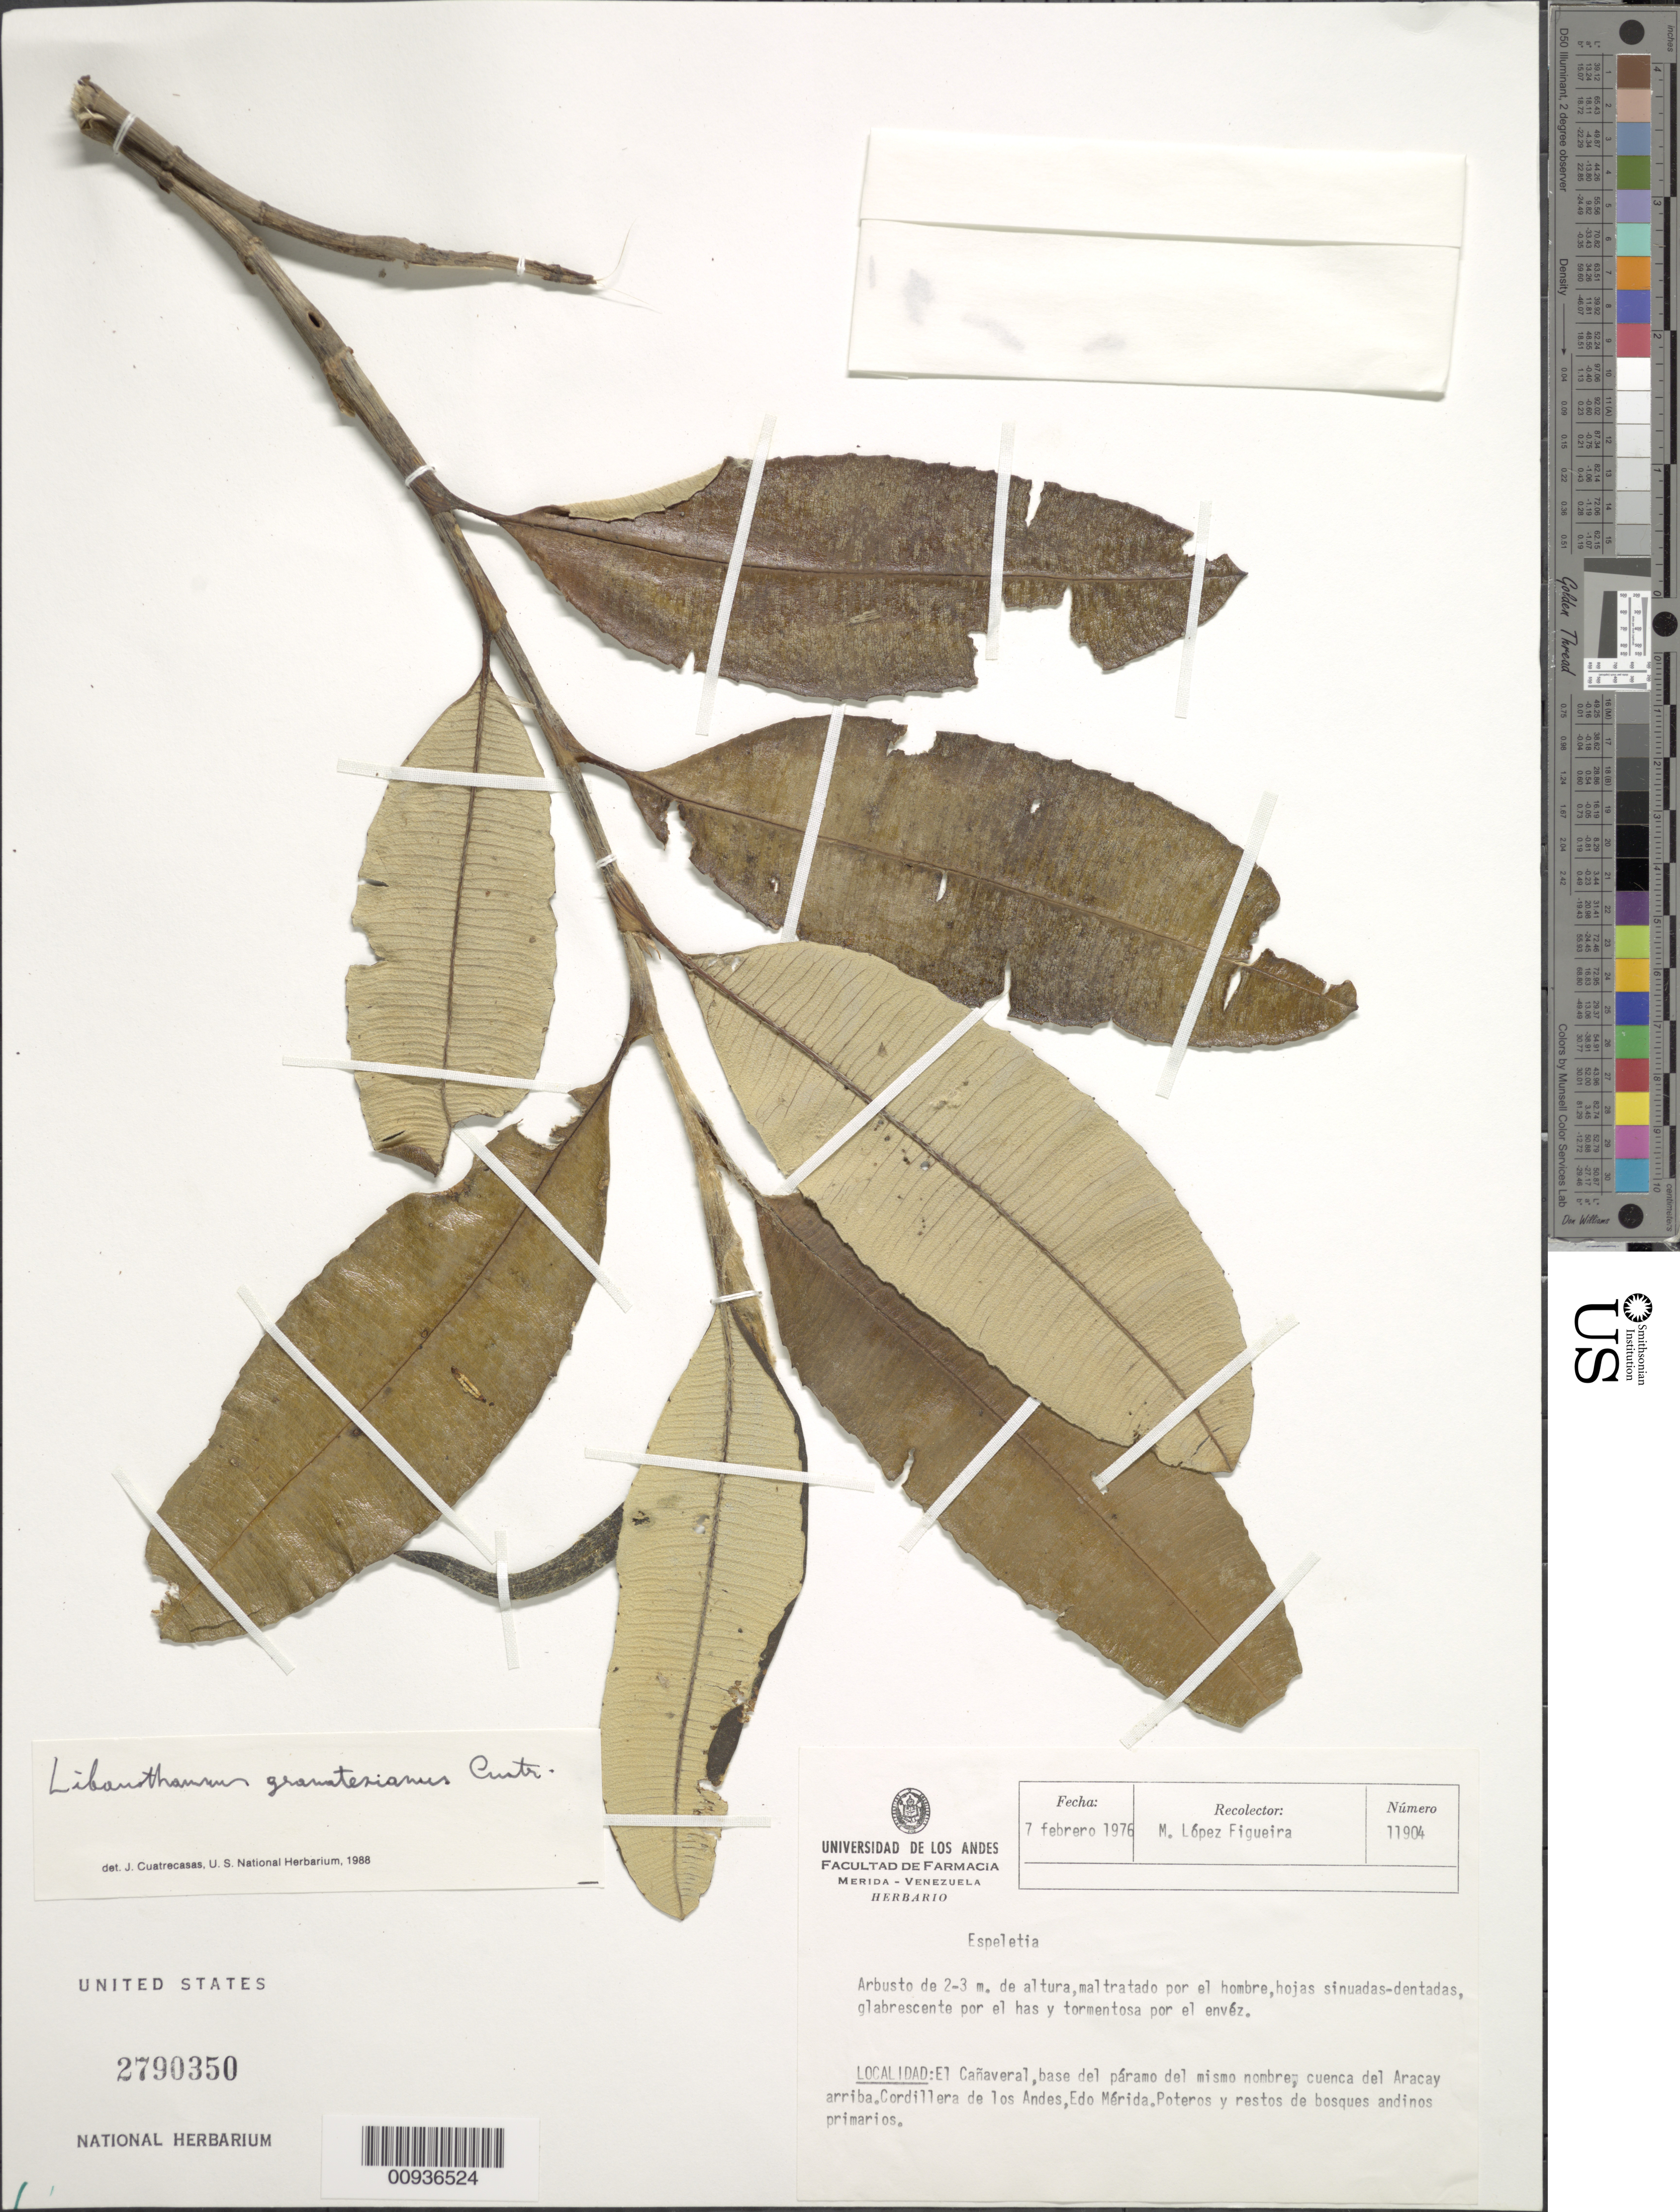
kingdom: Plantae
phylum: Tracheophyta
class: Magnoliopsida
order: Asterales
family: Asteraceae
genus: Libanothamnus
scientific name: Libanothamnus banksiifolius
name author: (Sch. Bip. & Ettingsh.) Cuatrec.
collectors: M. López Figueiras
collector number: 11905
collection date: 1976-02-07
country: Venezuela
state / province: Mérida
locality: El Cañaveral base del páramo del mismo nombre, cuenca del Aracay arriba, Cordillera de los Andes.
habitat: Potreros y restos de bosques andinos primarios.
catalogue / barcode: US 2790350